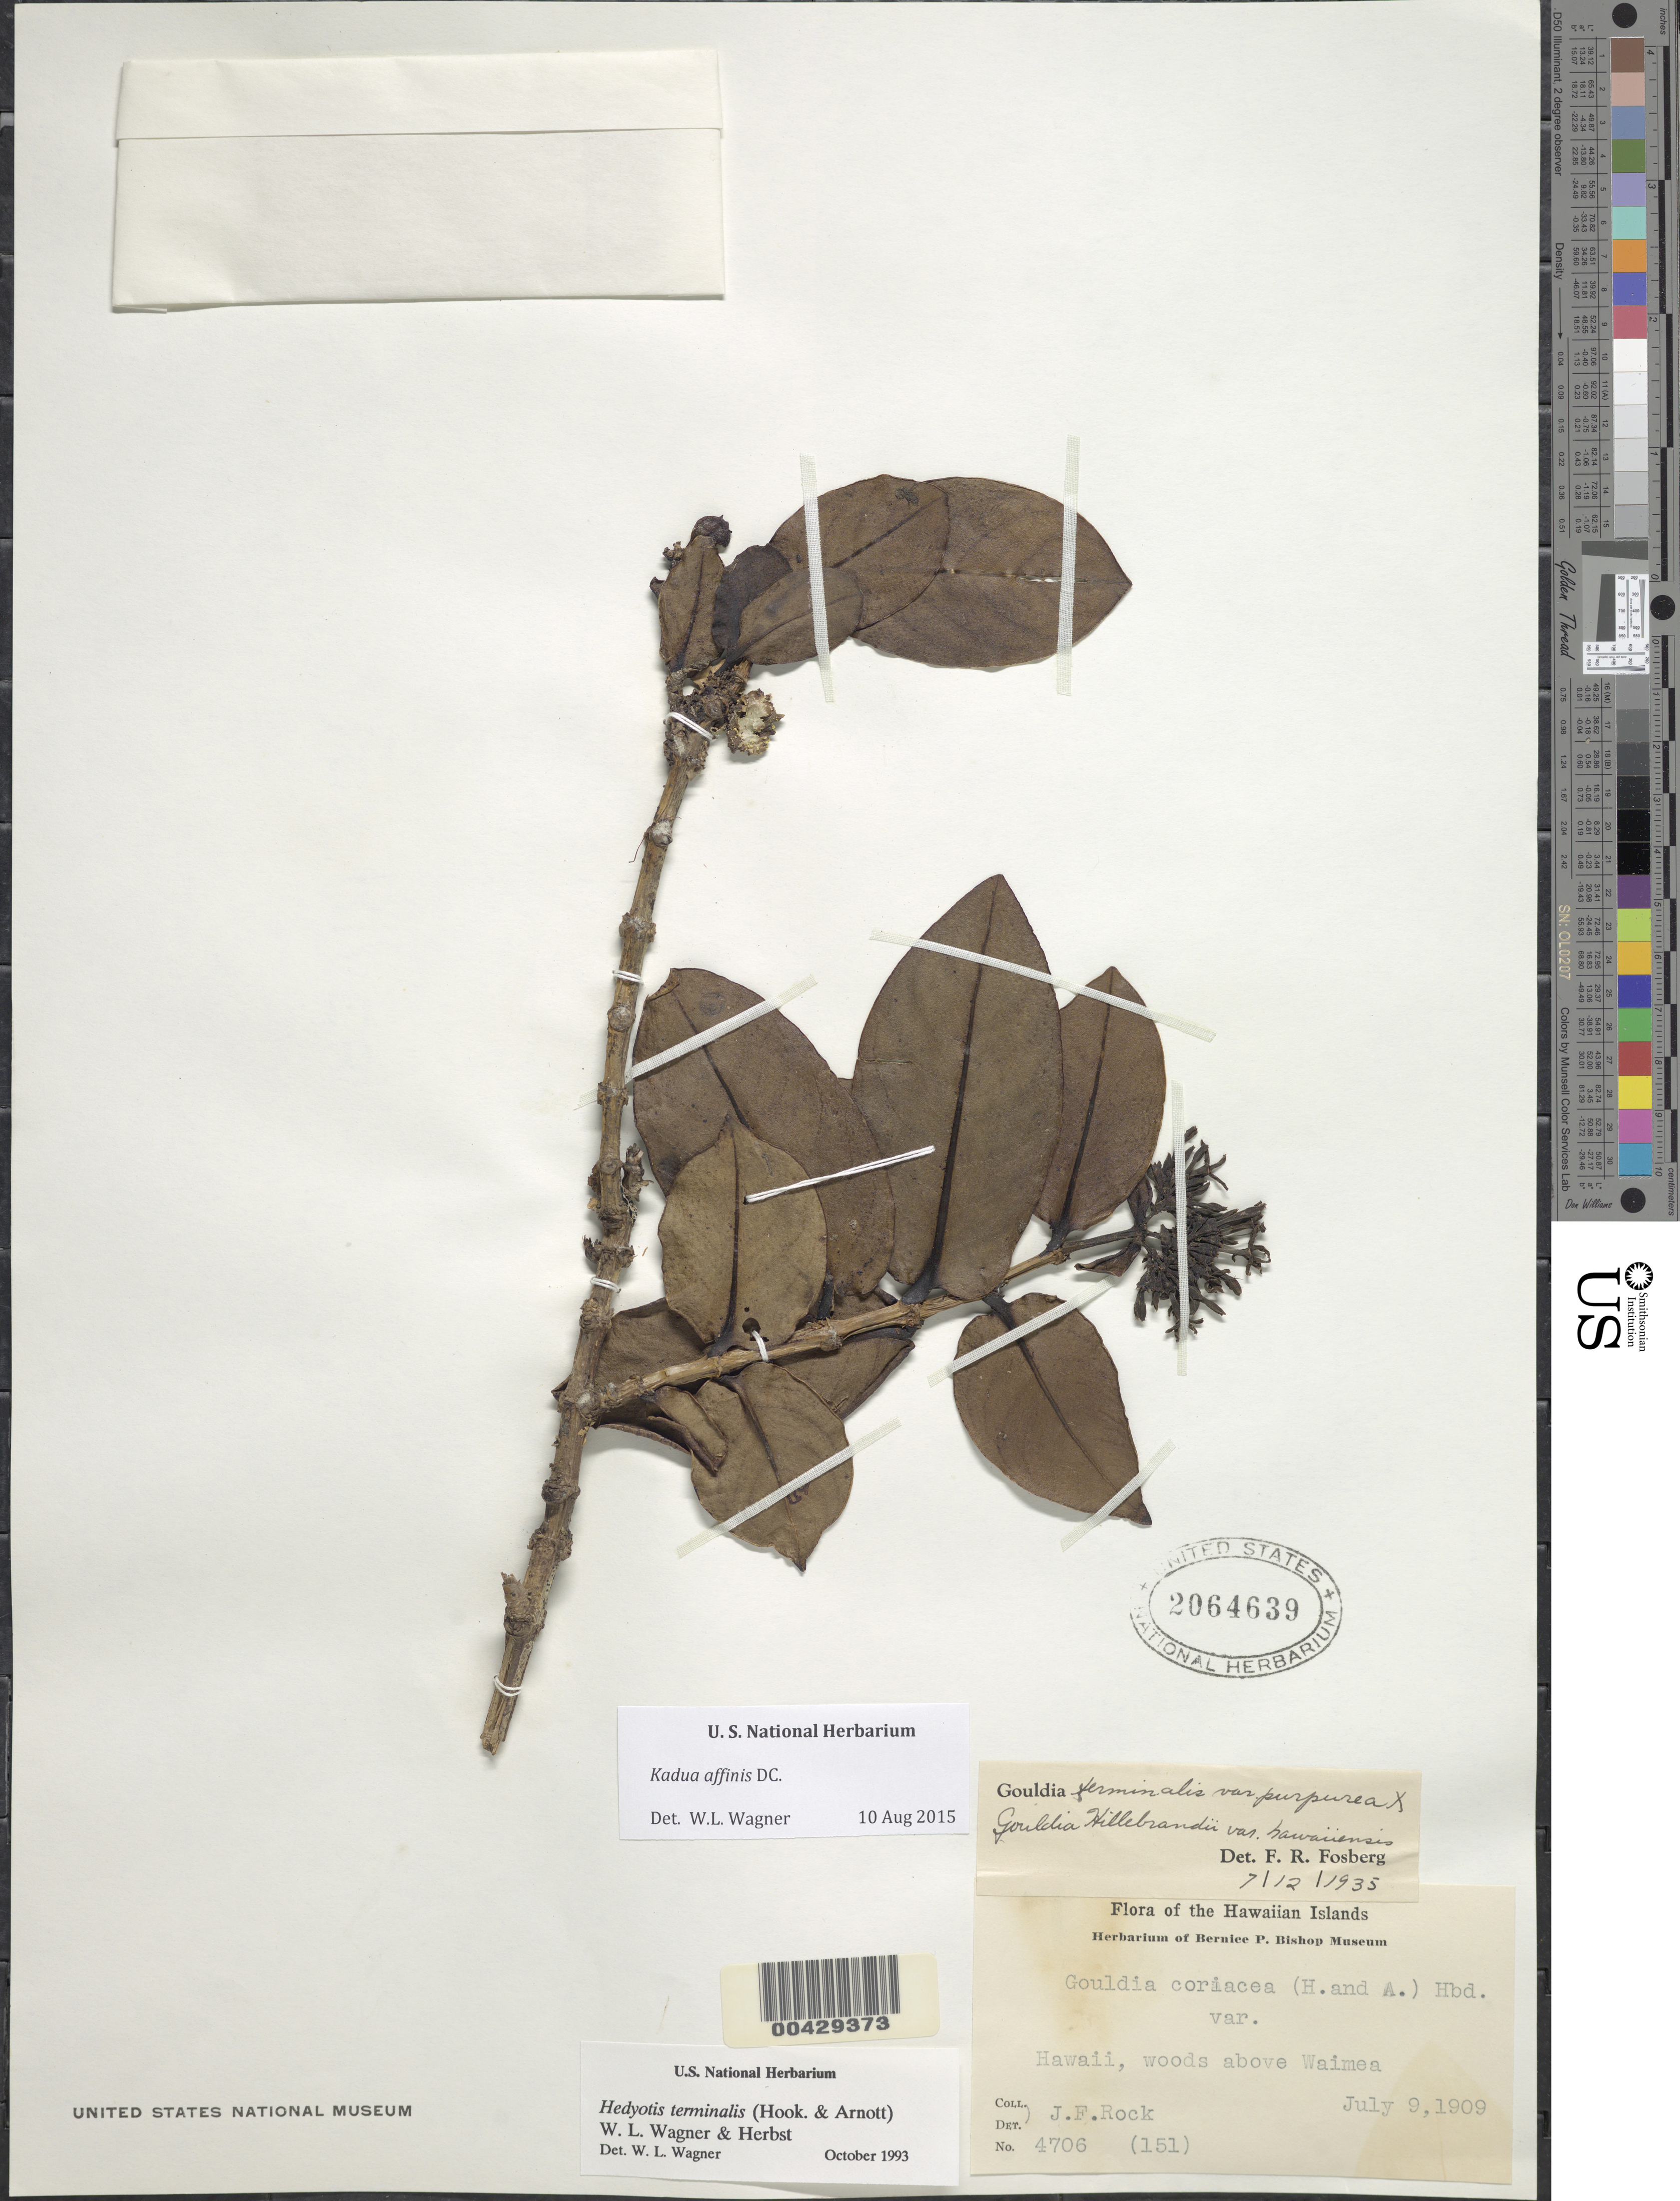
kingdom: Plantae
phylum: Tracheophyta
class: Magnoliopsida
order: Gentianales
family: Rubiaceae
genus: Kadua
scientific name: Kadua affinis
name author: DC.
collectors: J. F. Rock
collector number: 4706 (151)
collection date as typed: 9 Jul 1909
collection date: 1909-07-09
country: United States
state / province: Hawaii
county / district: Hawaii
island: Hawaii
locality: woods above Waimea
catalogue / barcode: US 2064639